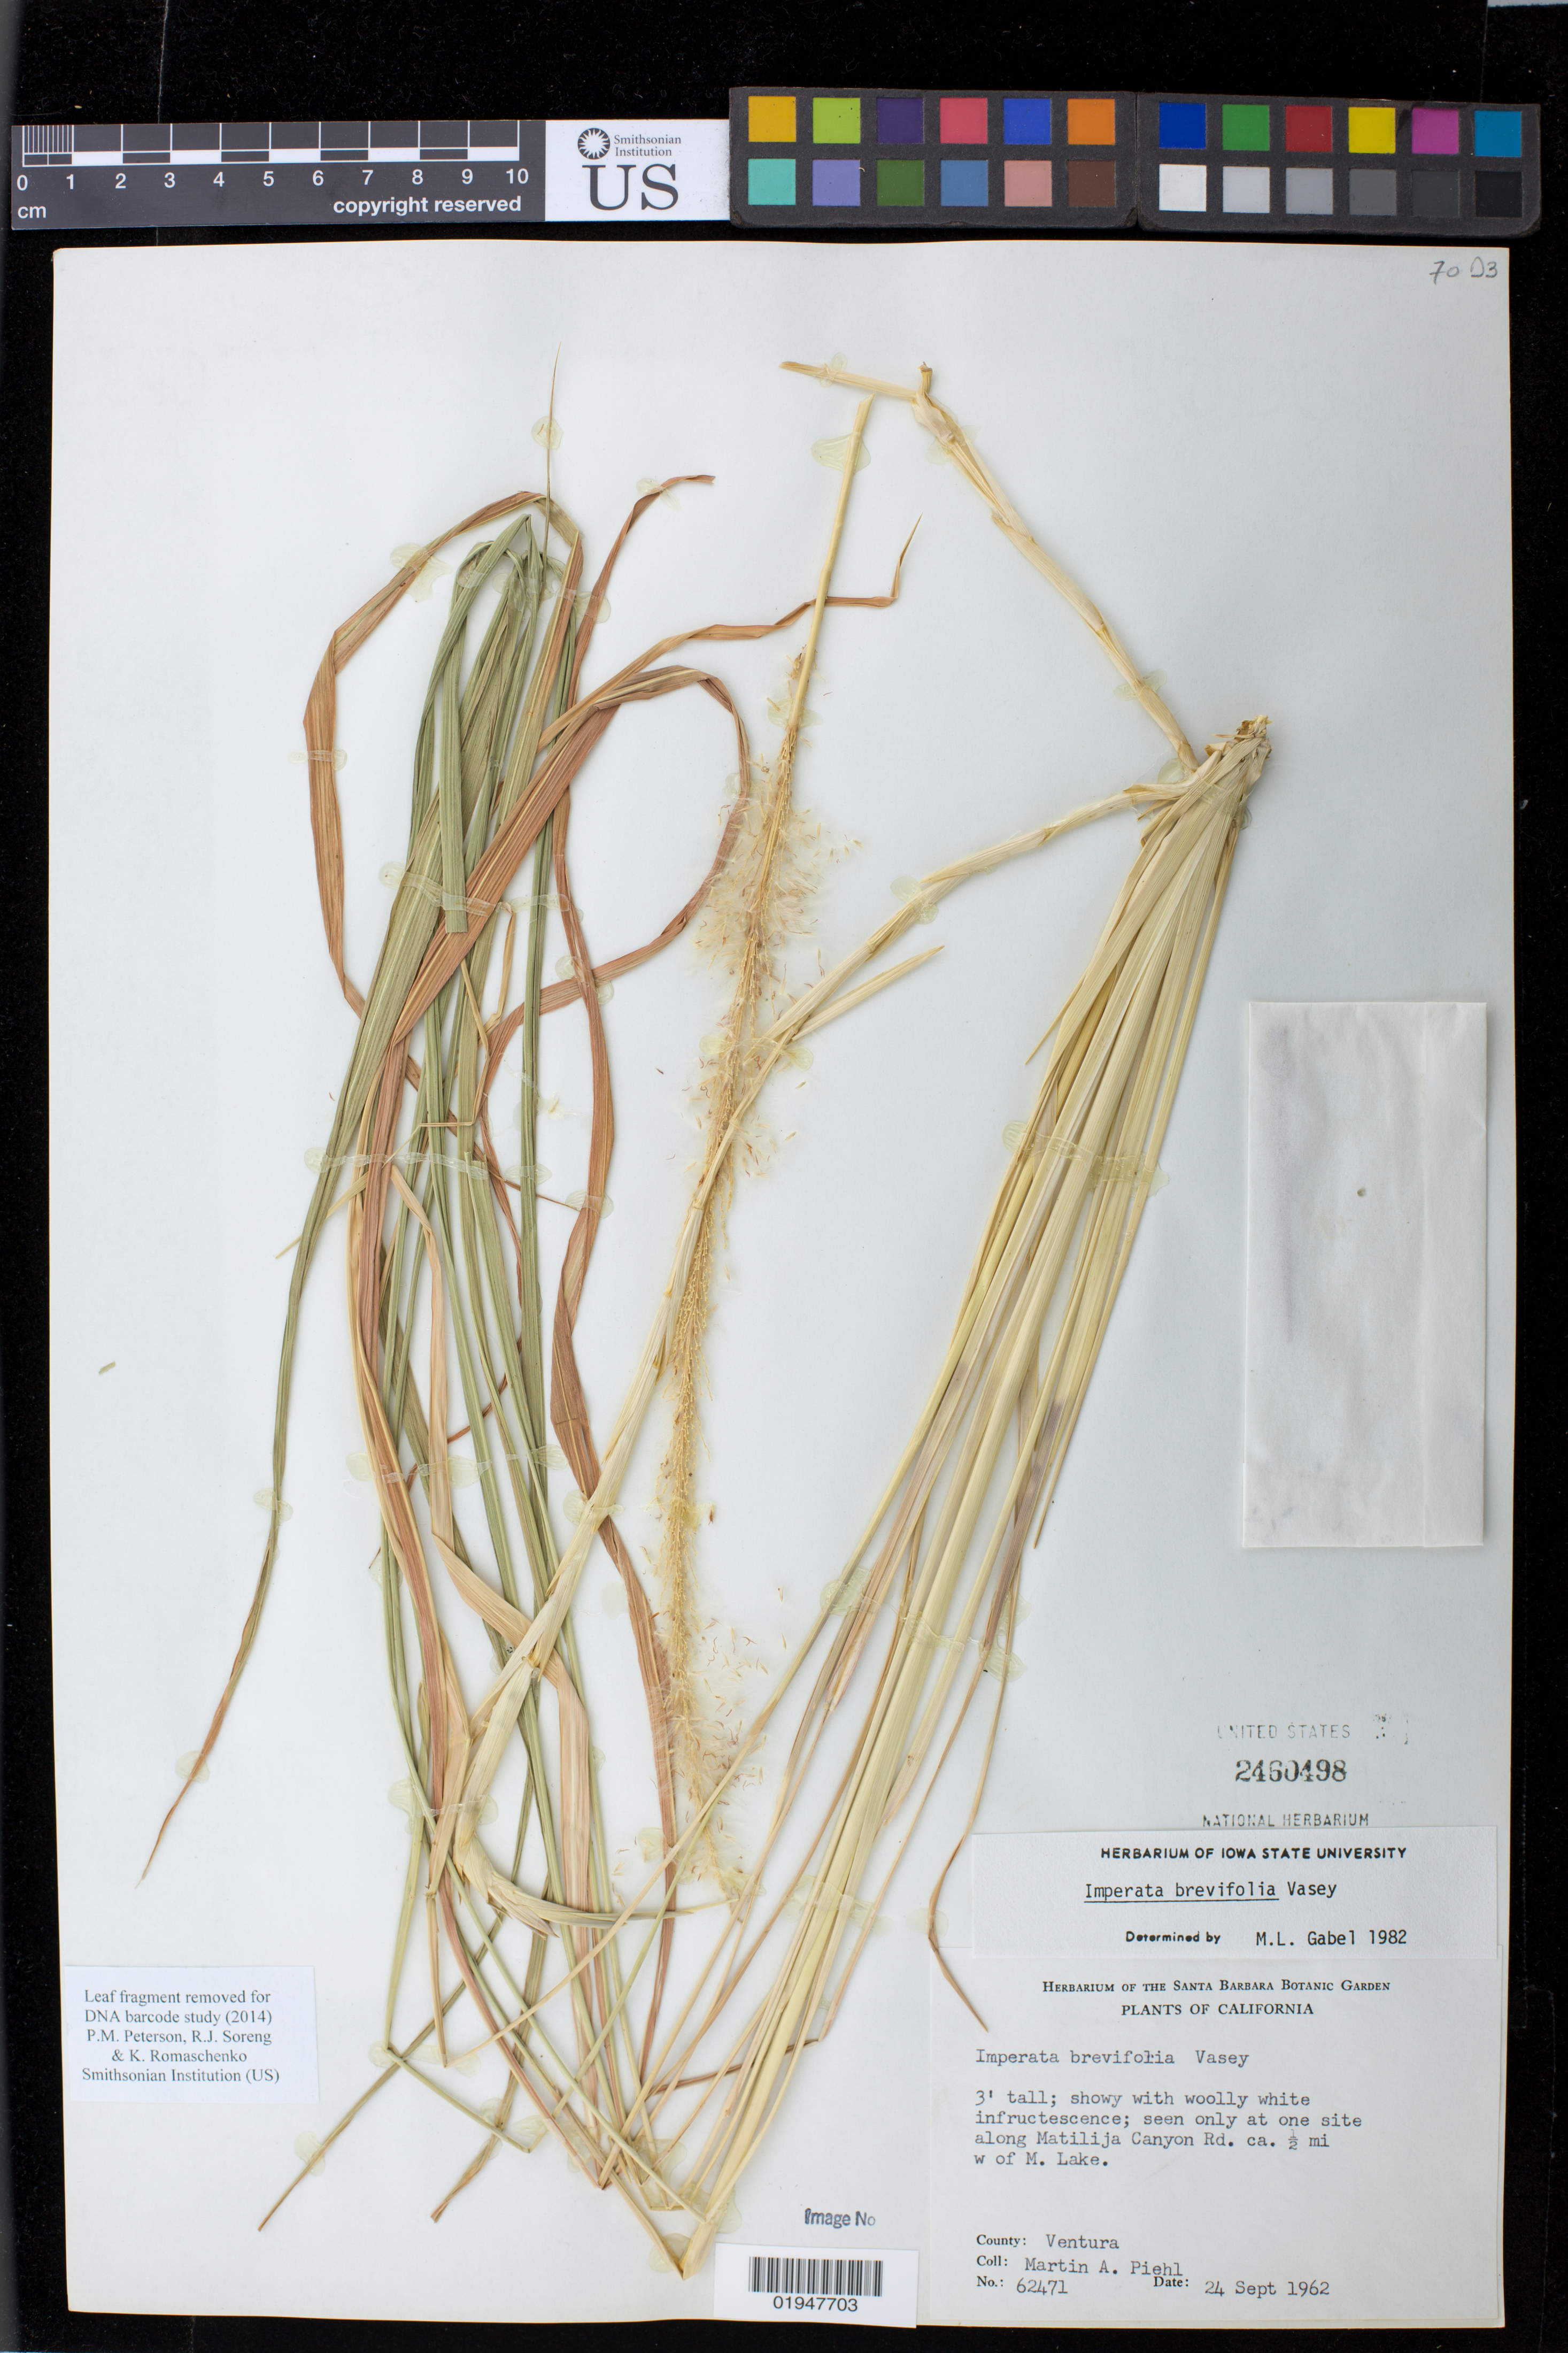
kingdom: Plantae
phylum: Tracheophyta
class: Liliopsida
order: Poales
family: Poaceae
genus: Imperata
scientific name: Imperata brevifolia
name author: Vasey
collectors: M. Piehl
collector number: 62471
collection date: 1962-09-24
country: United States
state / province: California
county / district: Ventura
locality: seen only at one site along Matilija Canyon Rd. ca. 1/2 mi w of M. Lake.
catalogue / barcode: US 2460498